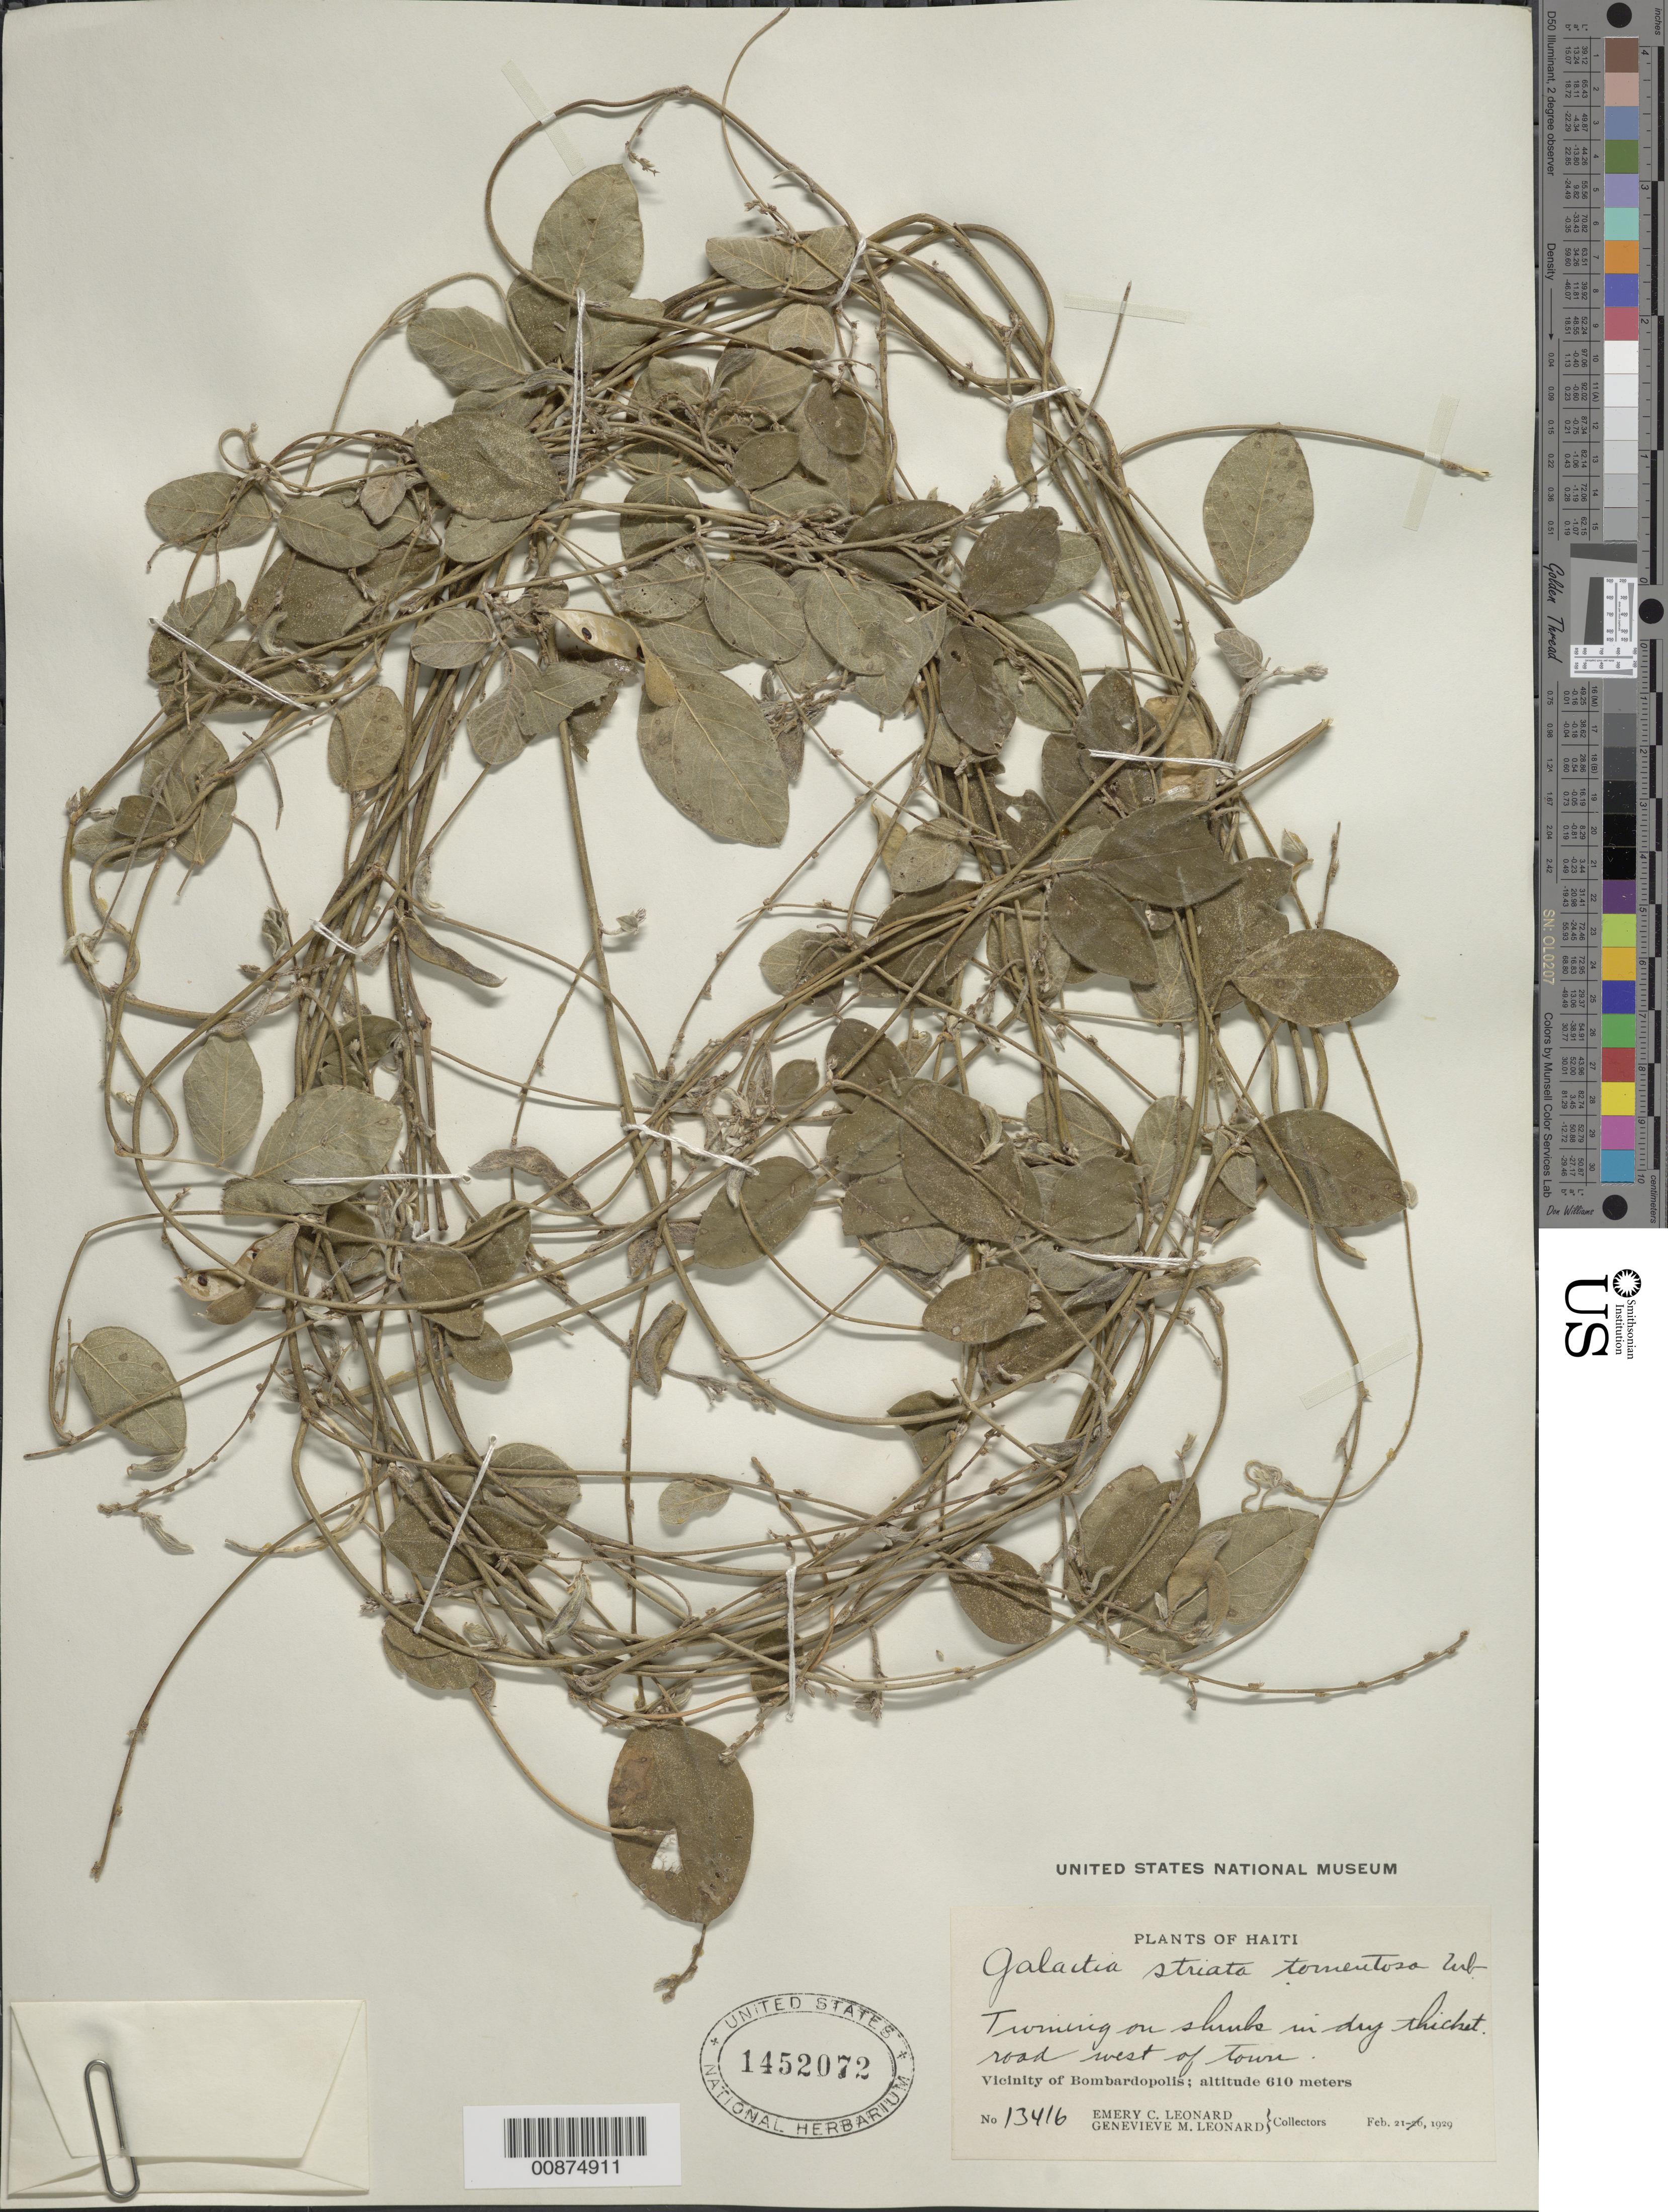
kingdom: Plantae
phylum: Tracheophyta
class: Magnoliopsida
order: Fabales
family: Fabaceae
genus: Galactia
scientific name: Galactia striata var. tomentosa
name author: (Bertol.) Urb.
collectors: E. C. Leonard & G. M. Leonard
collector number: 13416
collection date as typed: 21 Feb 1929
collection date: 1929-02-21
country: Haiti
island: Hispaniola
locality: Vicinity of Bombardopolis. Road west of town.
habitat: Twining on shrubs in dry thicket.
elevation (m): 610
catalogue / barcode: US 1452072